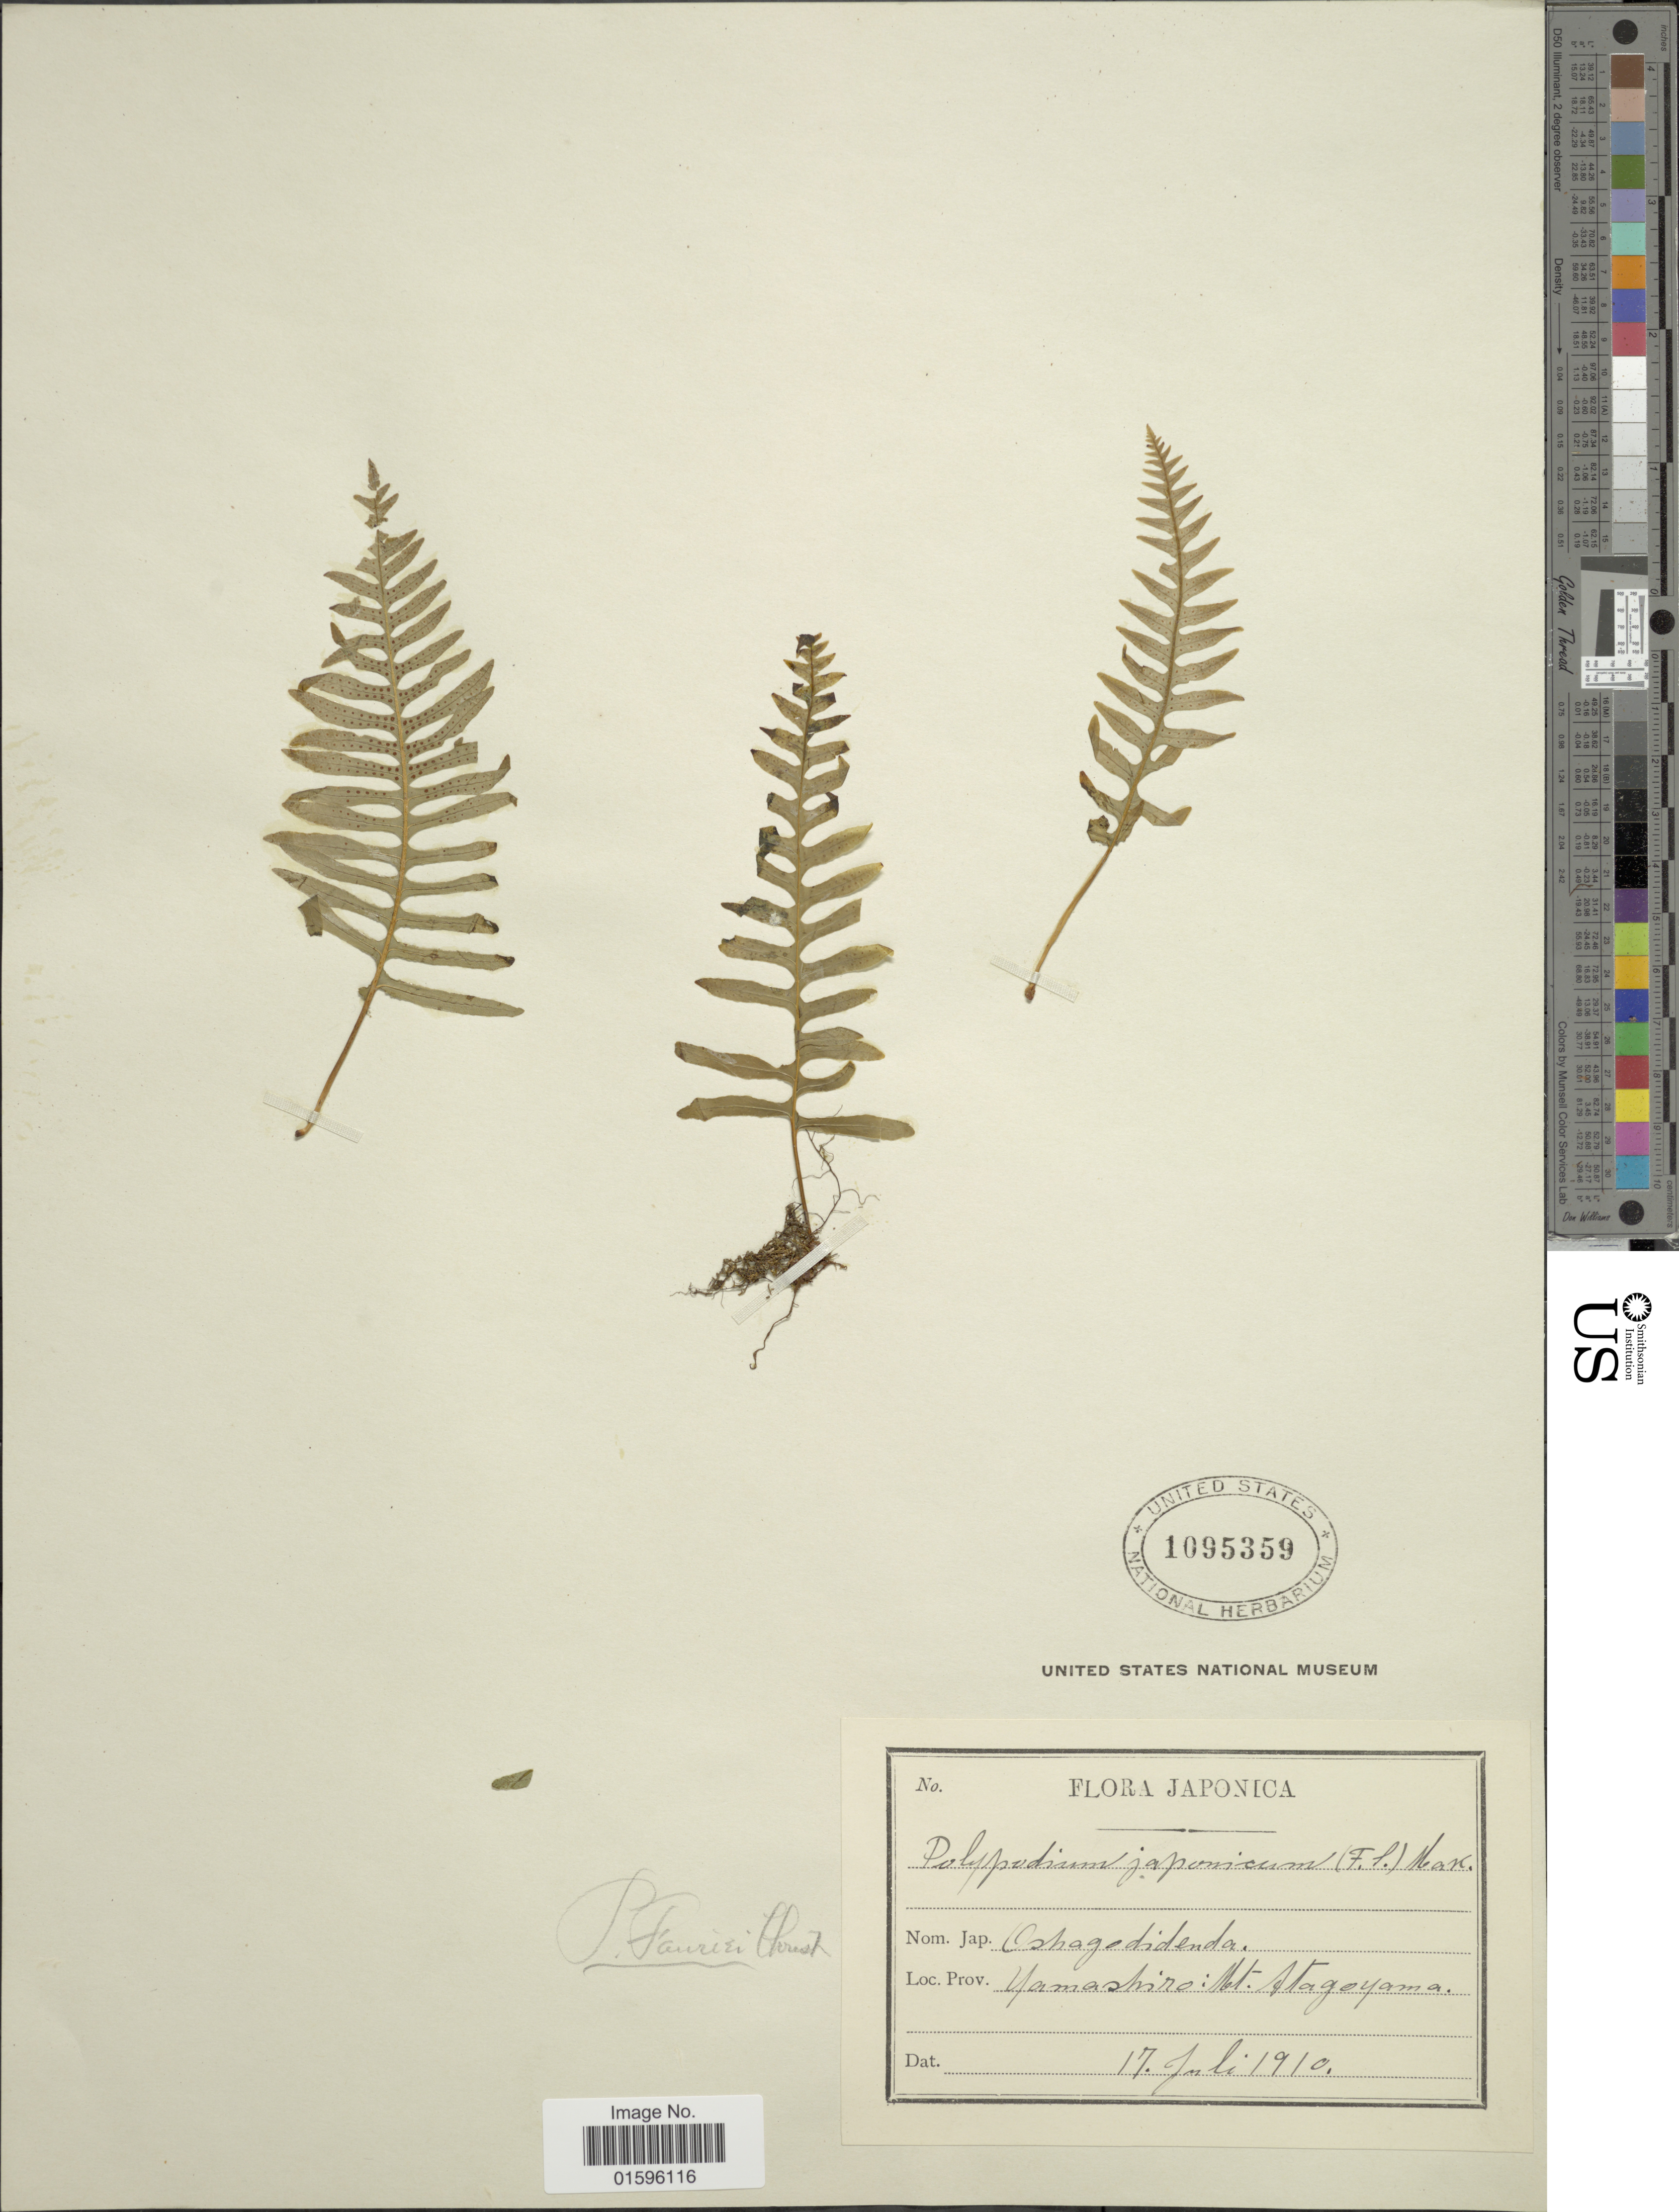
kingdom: Plantae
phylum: Tracheophyta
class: Polypodiopsida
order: Polypodiales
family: Polypodiaceae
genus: Polypodium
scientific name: Polypodium fauriei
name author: Christ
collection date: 1910-07-17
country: Japan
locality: Japonica, Yamashiro: Mt. Nagoyama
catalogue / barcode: US 1095359